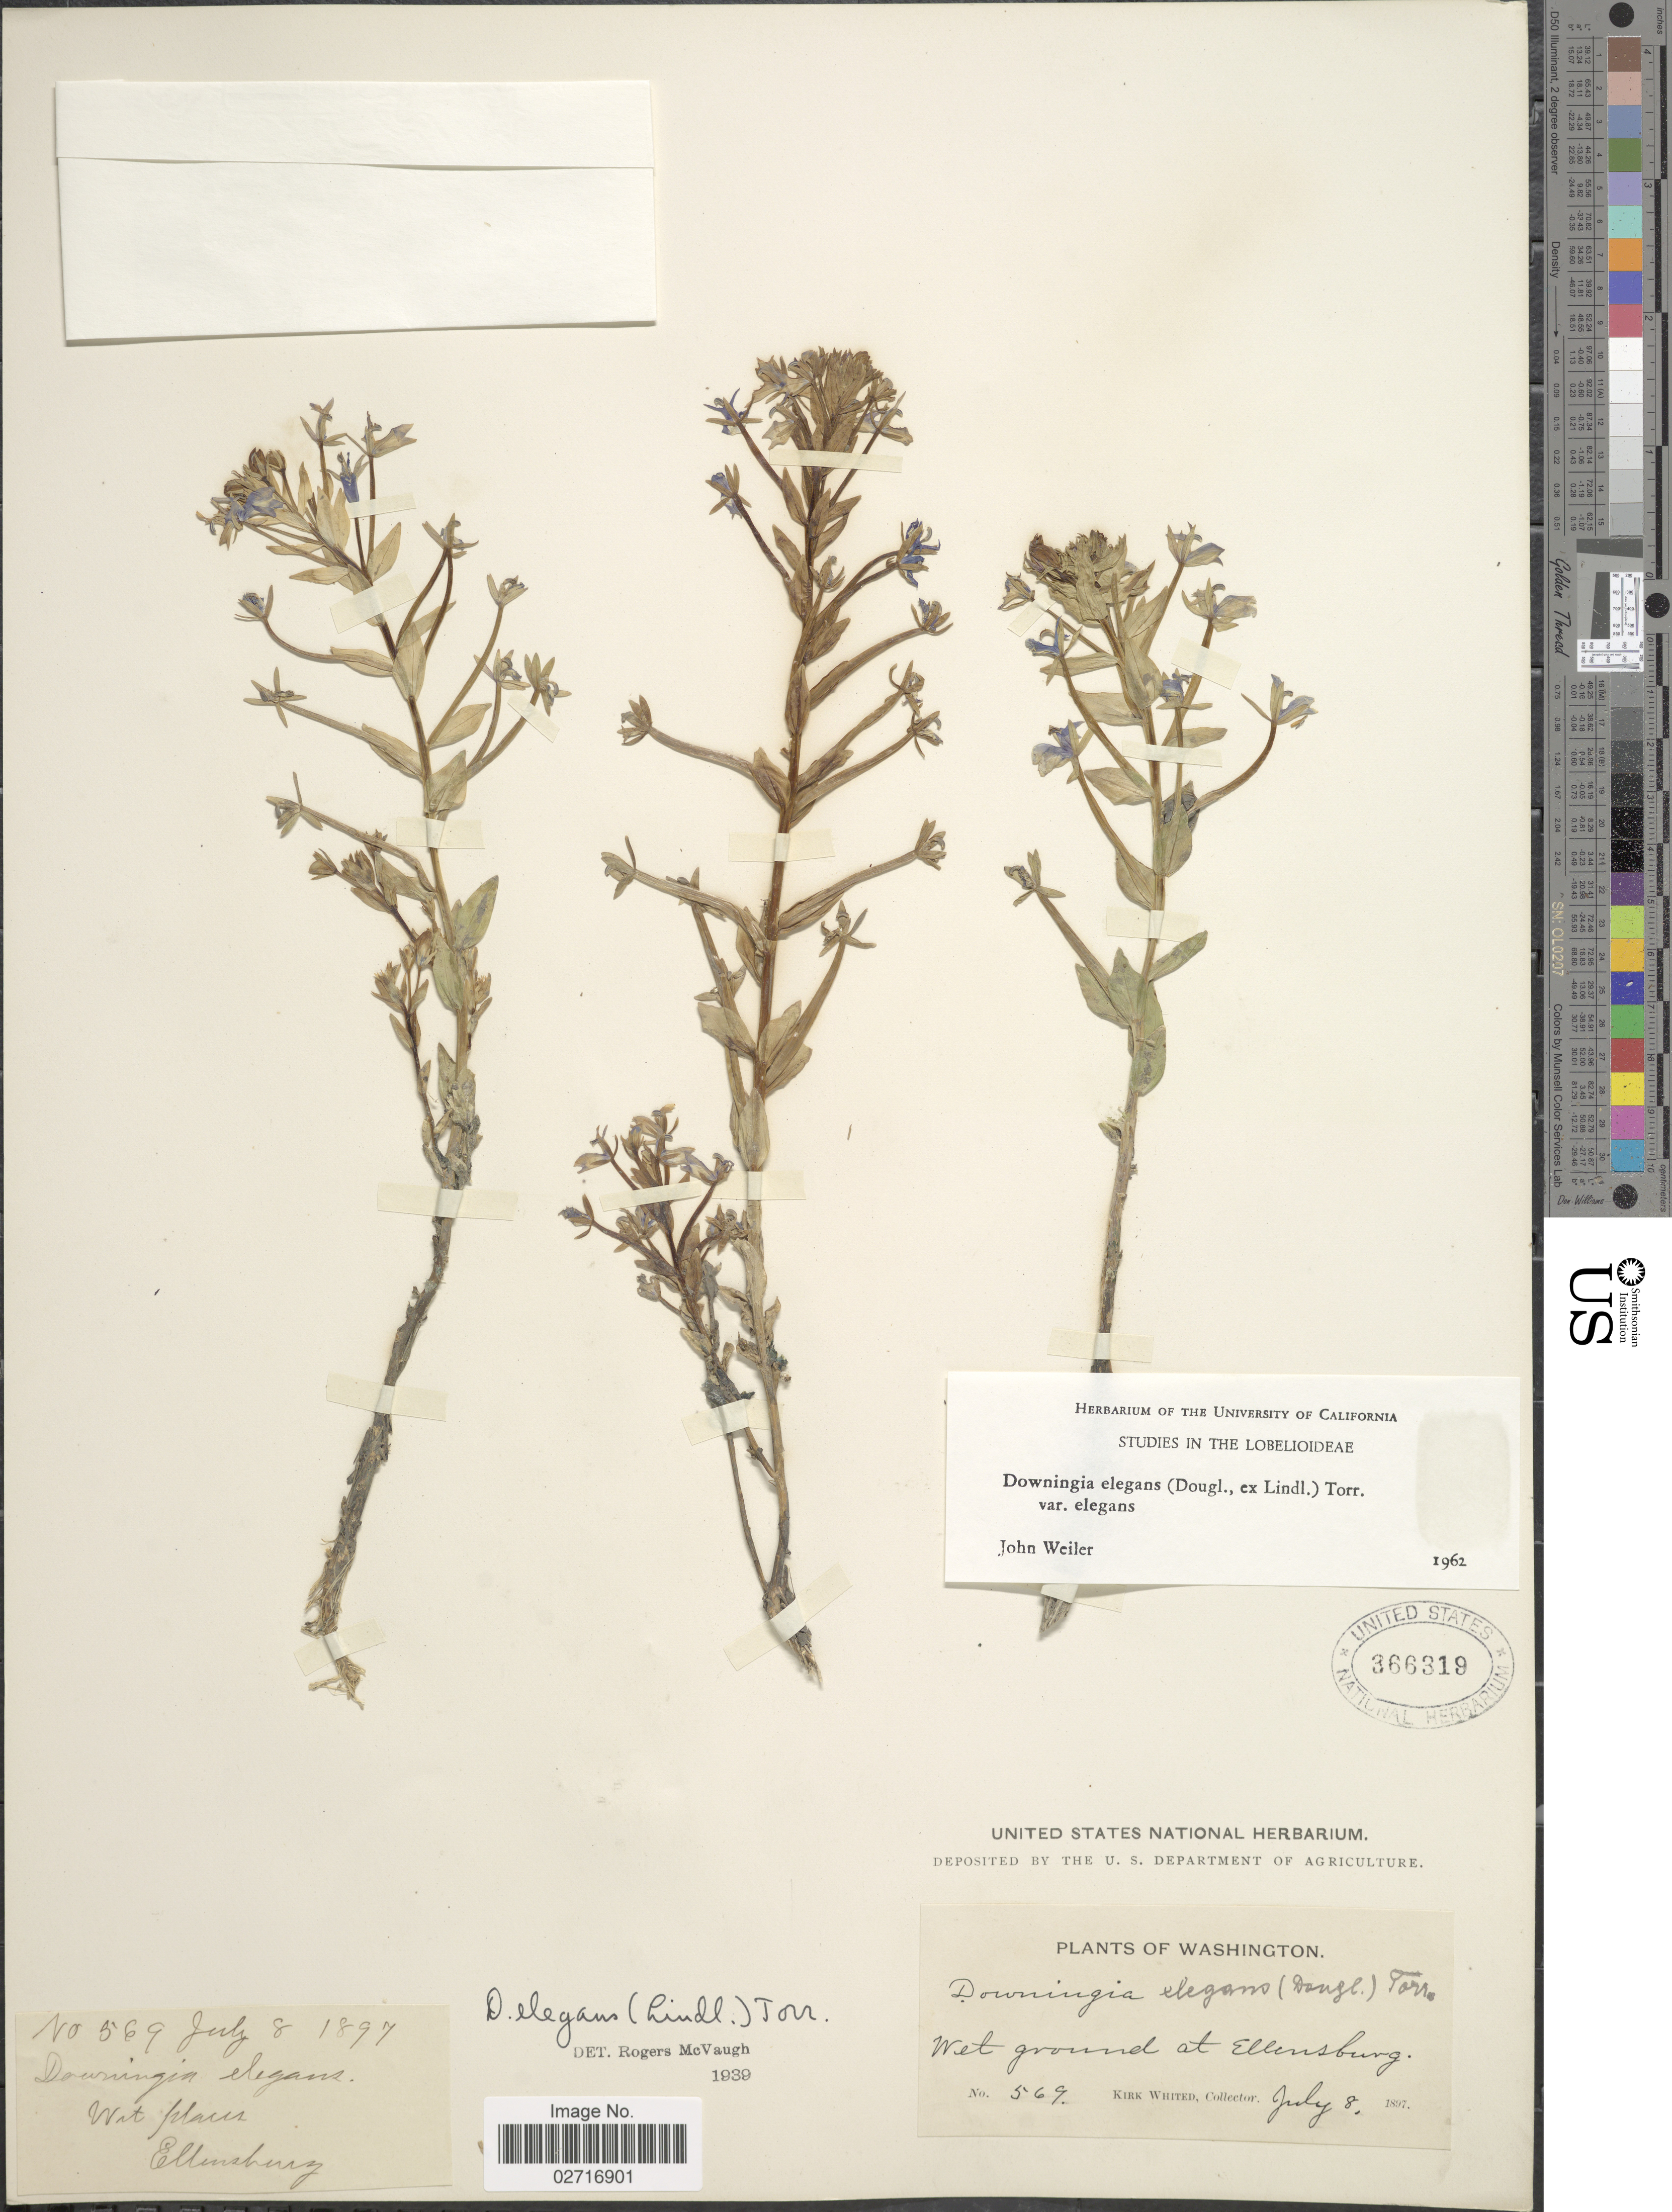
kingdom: Plantae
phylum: Tracheophyta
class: Magnoliopsida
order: Asterales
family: Campanulaceae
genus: Downingia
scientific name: Downingia elegans var. elegans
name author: (Douglas ex Lindl.) Torr. ex A. Gray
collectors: K. Whited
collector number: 569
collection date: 1897-07-08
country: United States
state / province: Washington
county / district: Kittitas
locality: Wet ground at Ellensburg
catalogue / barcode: US 366319